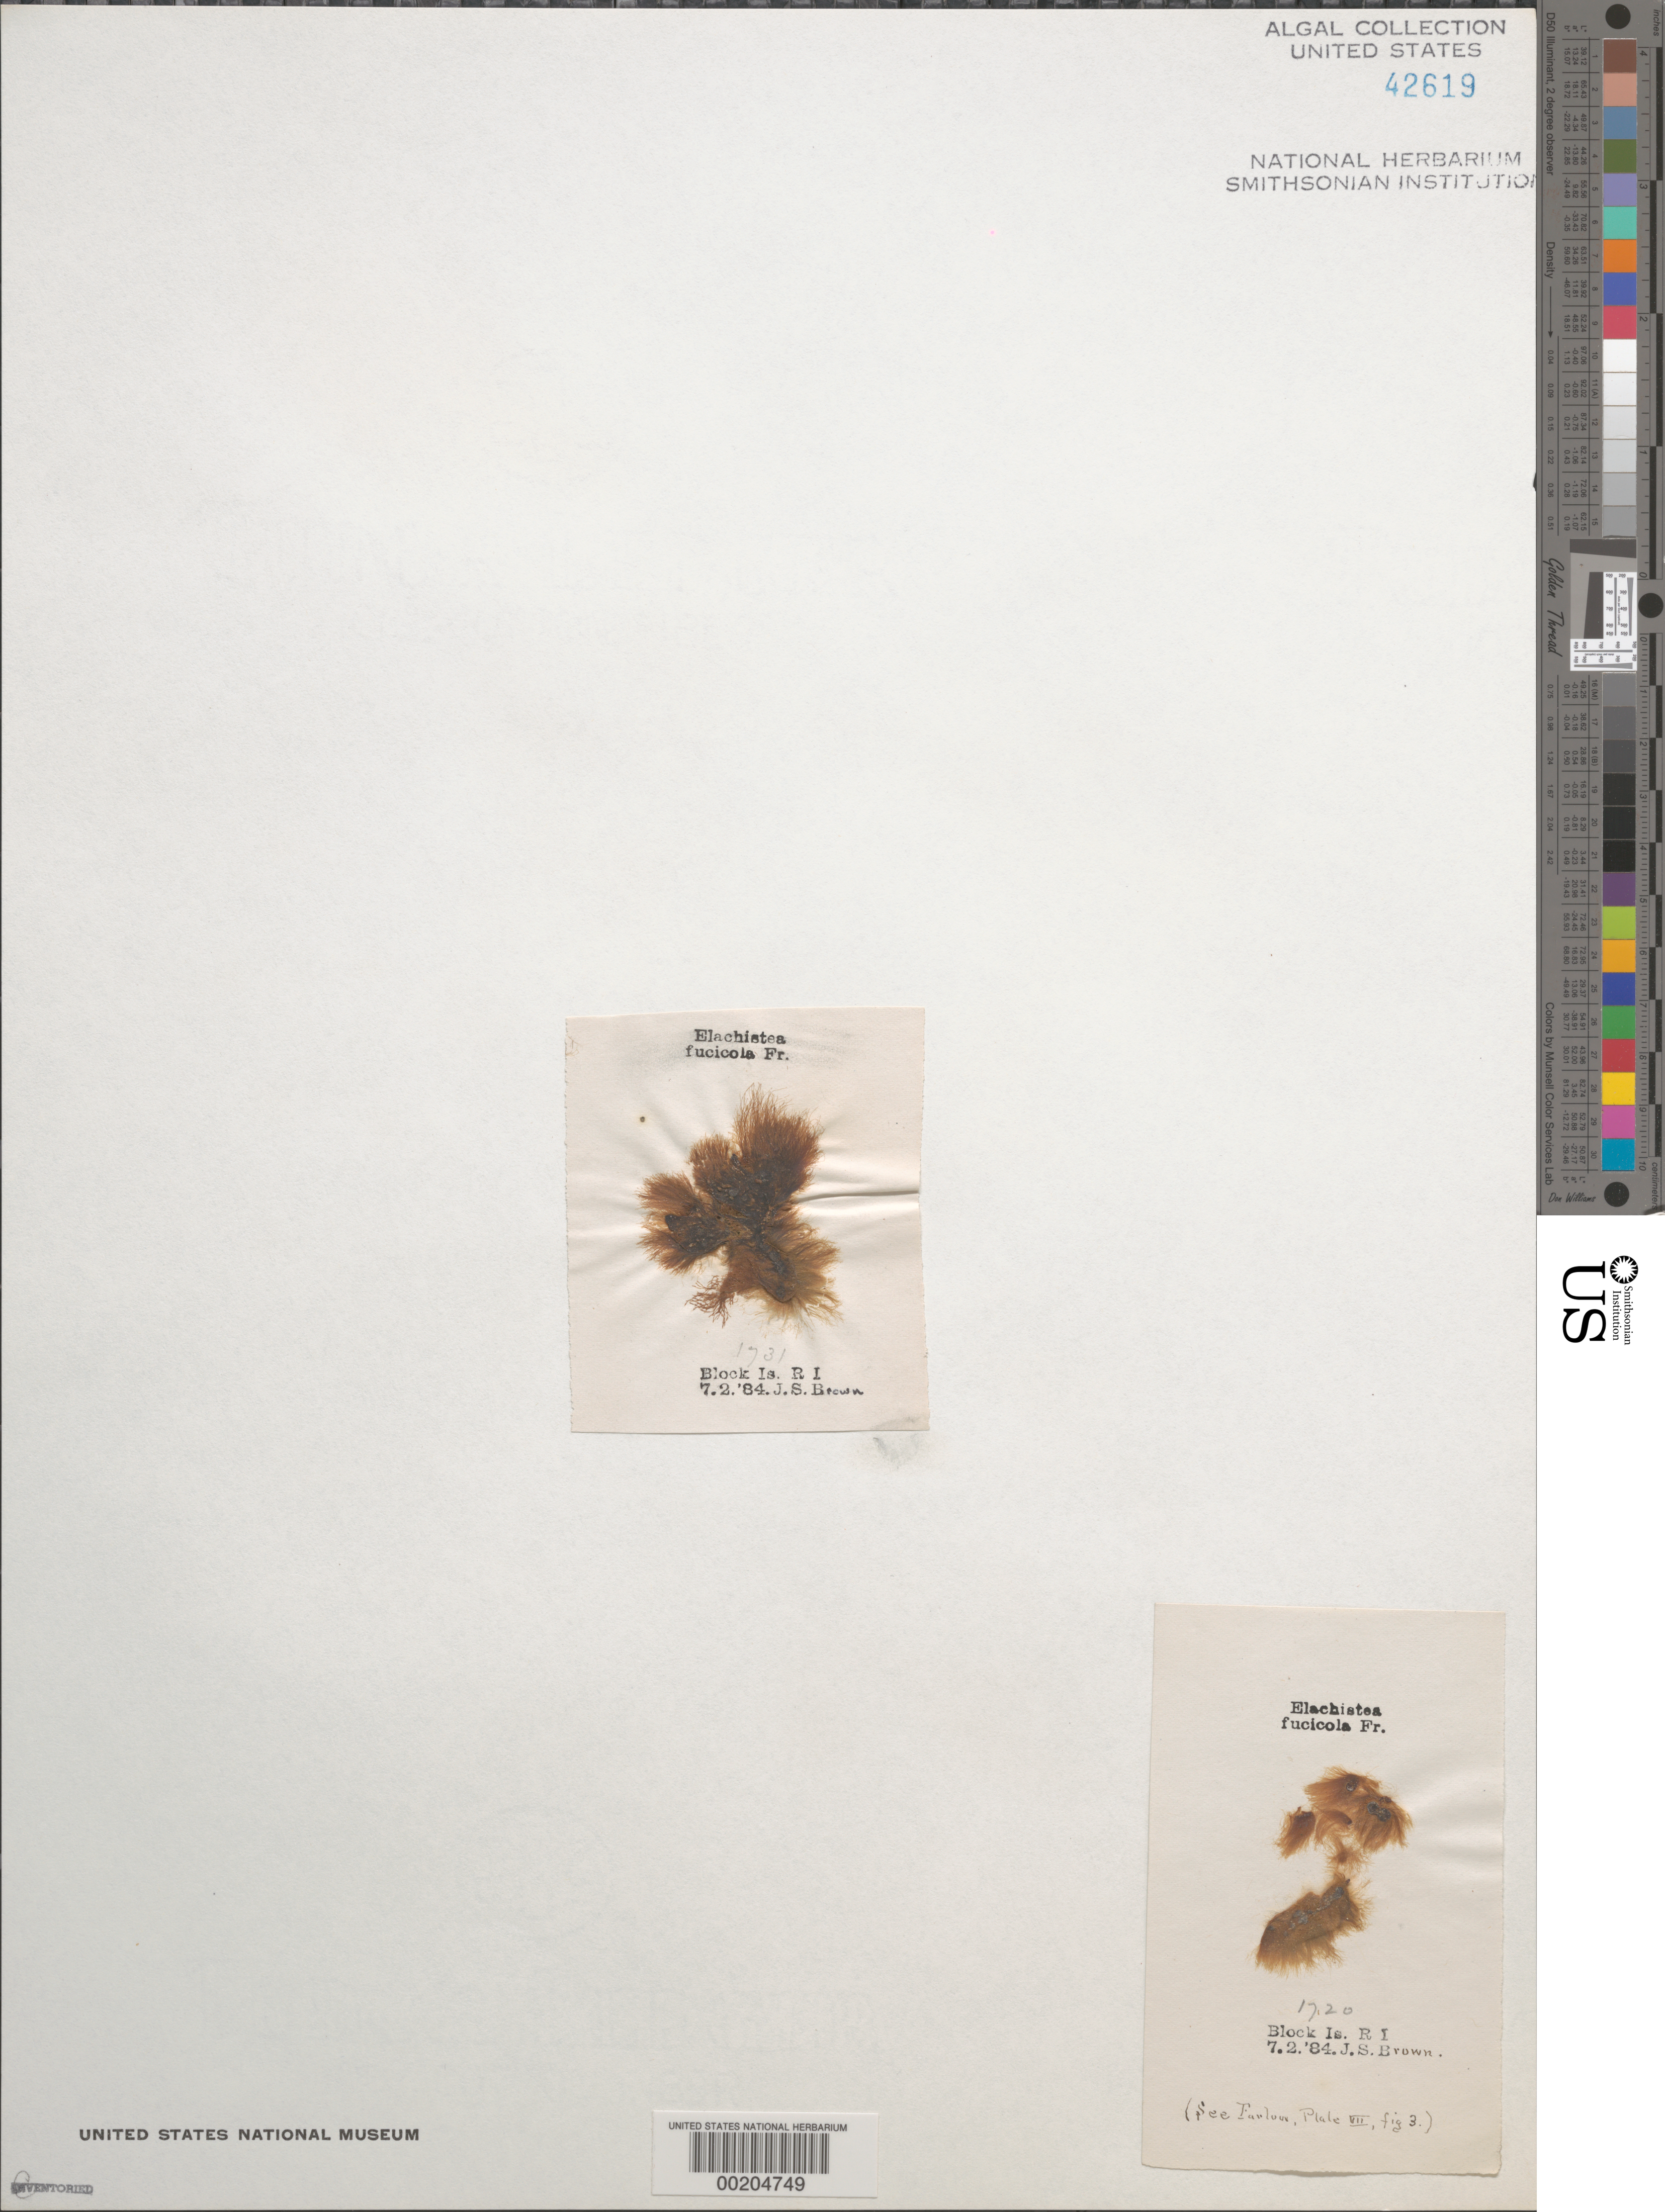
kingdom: Chromista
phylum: Ochrophyta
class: Phaeophyceae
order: Ectocarpales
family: Chordariaceae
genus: Elachista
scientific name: Elachista fucicola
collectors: J. S. Brown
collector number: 1720 & 1731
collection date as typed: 02 Jul 1884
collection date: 1884-07-02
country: United States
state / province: Rhode Island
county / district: Washington County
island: Block Island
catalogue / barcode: US 42619